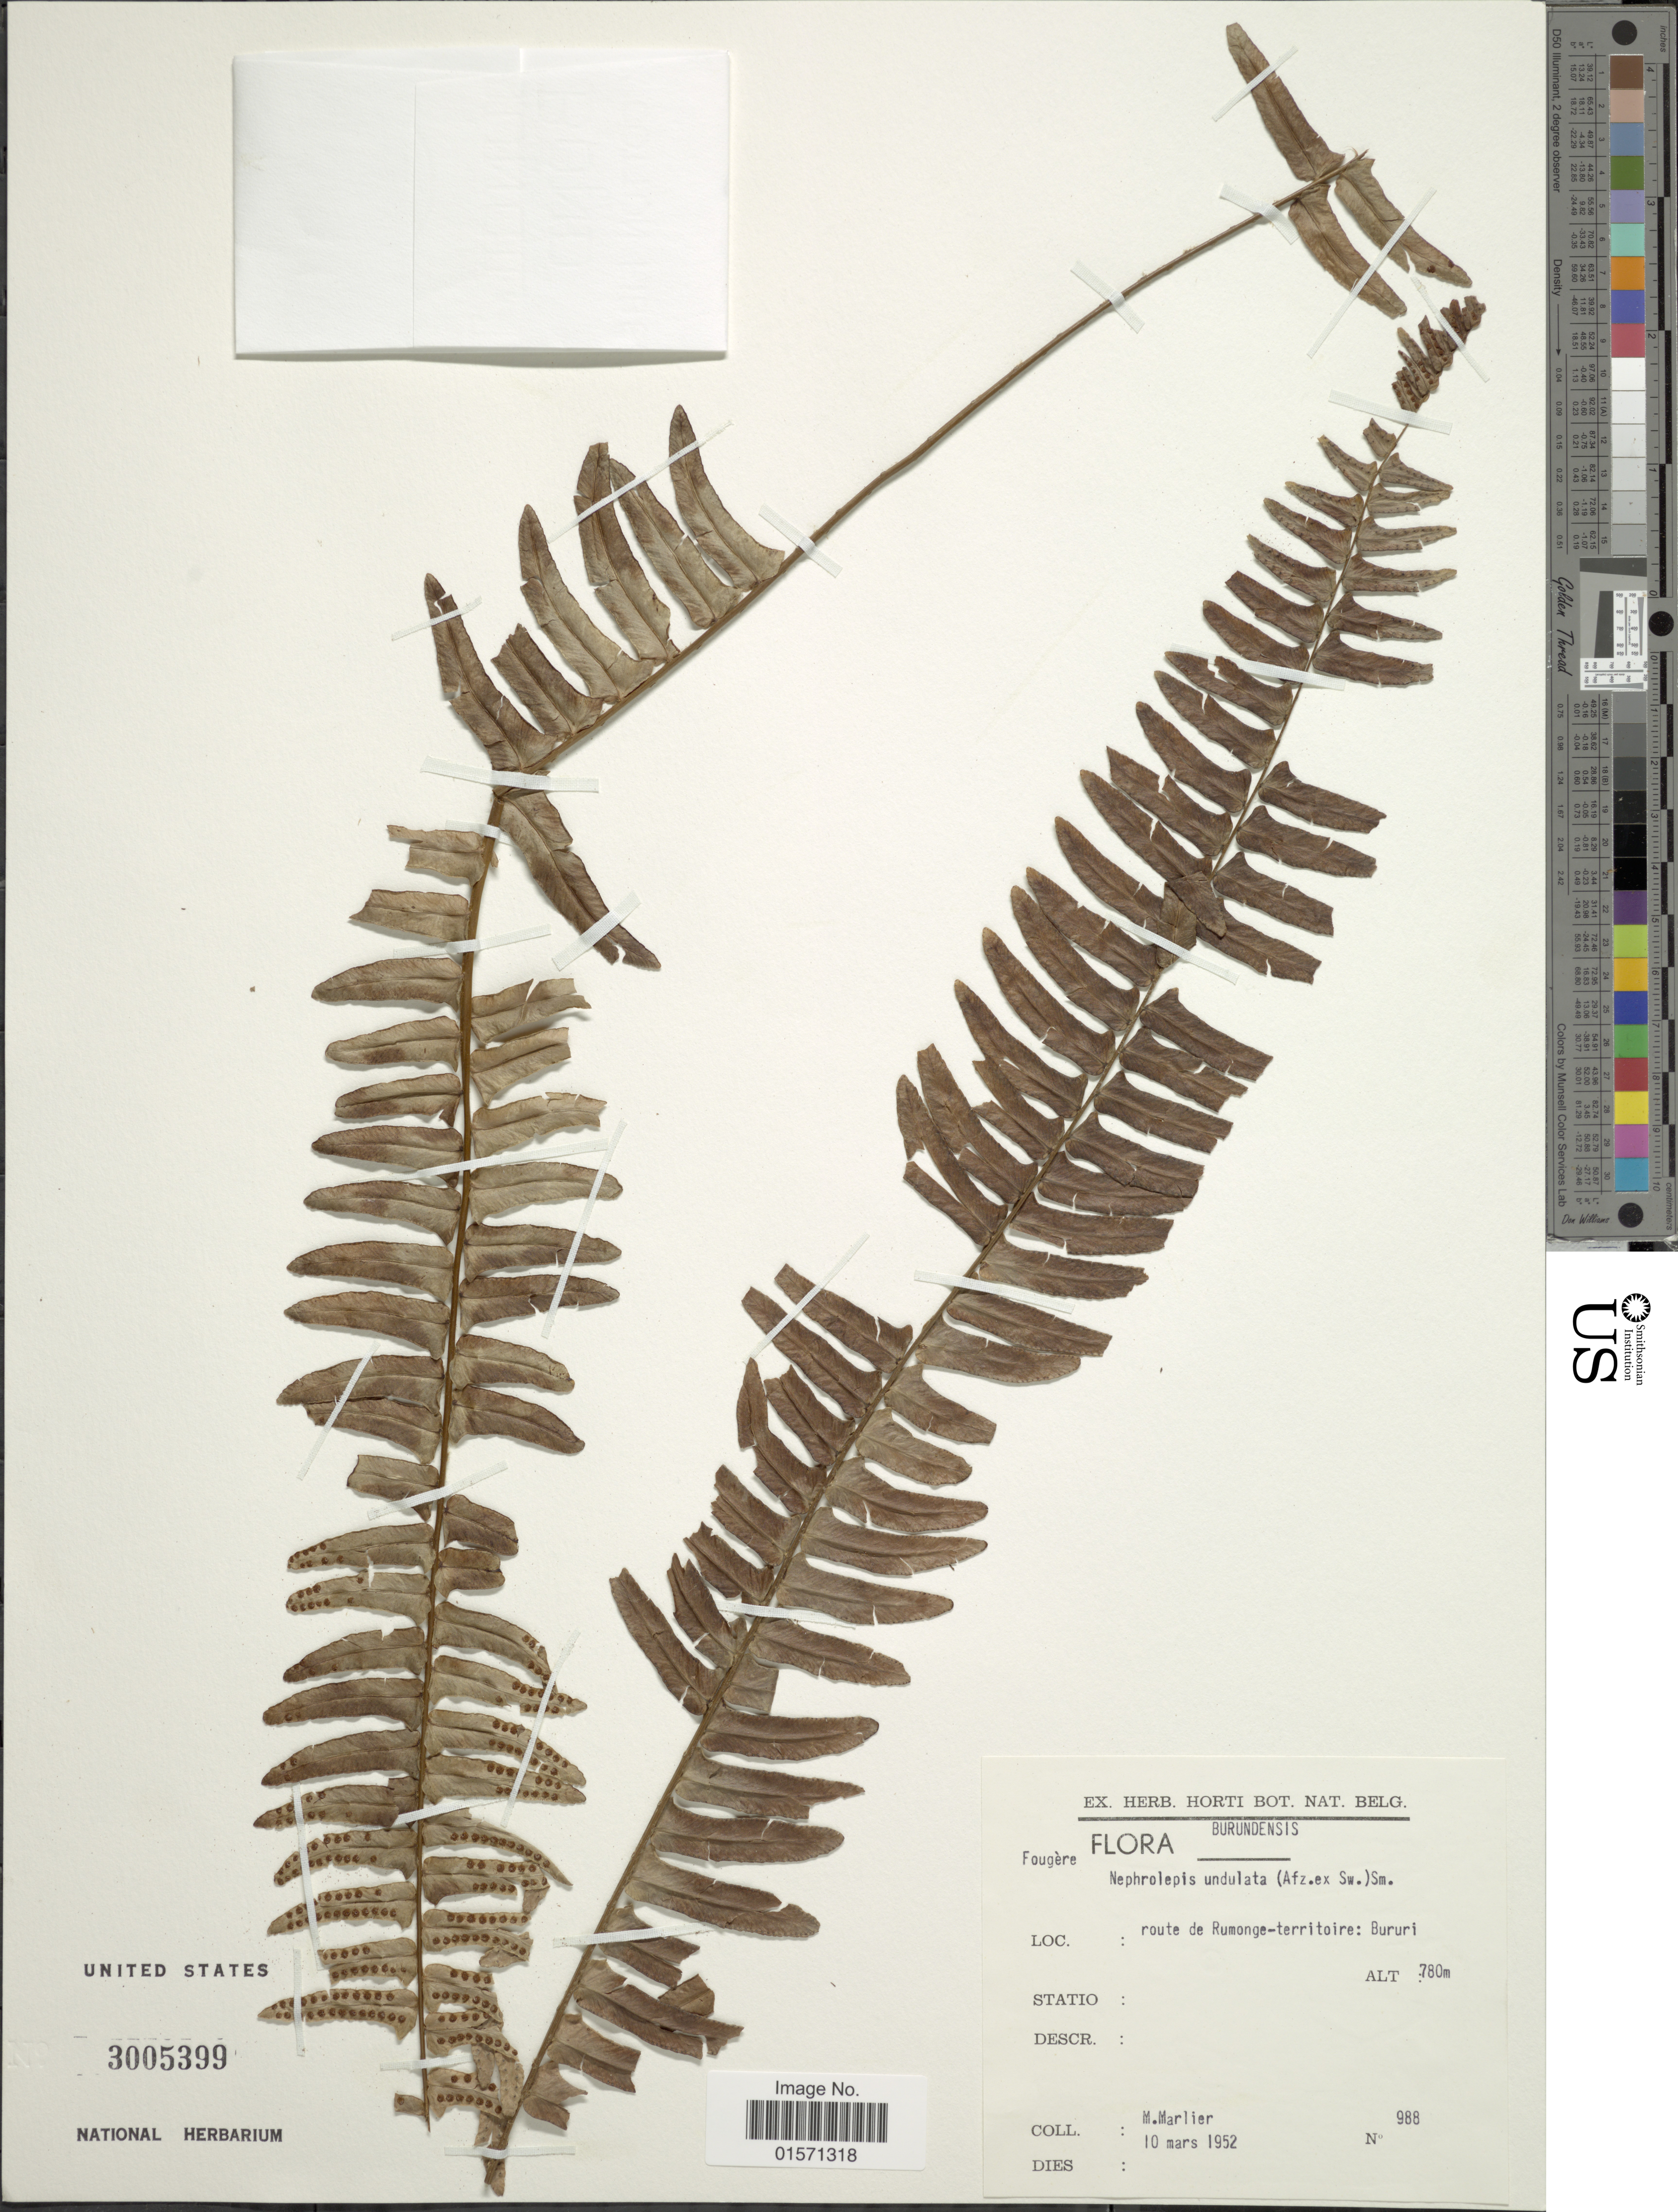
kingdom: Plantae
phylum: Tracheophyta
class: Polypodiopsida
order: Polypodiales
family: Nephrolepidaceae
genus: Nephrolepis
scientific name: Nephrolepis undulata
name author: J. Sm.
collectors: M. Marlier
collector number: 988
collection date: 1952-03-10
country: Burundi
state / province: Bururi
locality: Route de Rumonge-territoire: Bururi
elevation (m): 780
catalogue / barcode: US 3005399